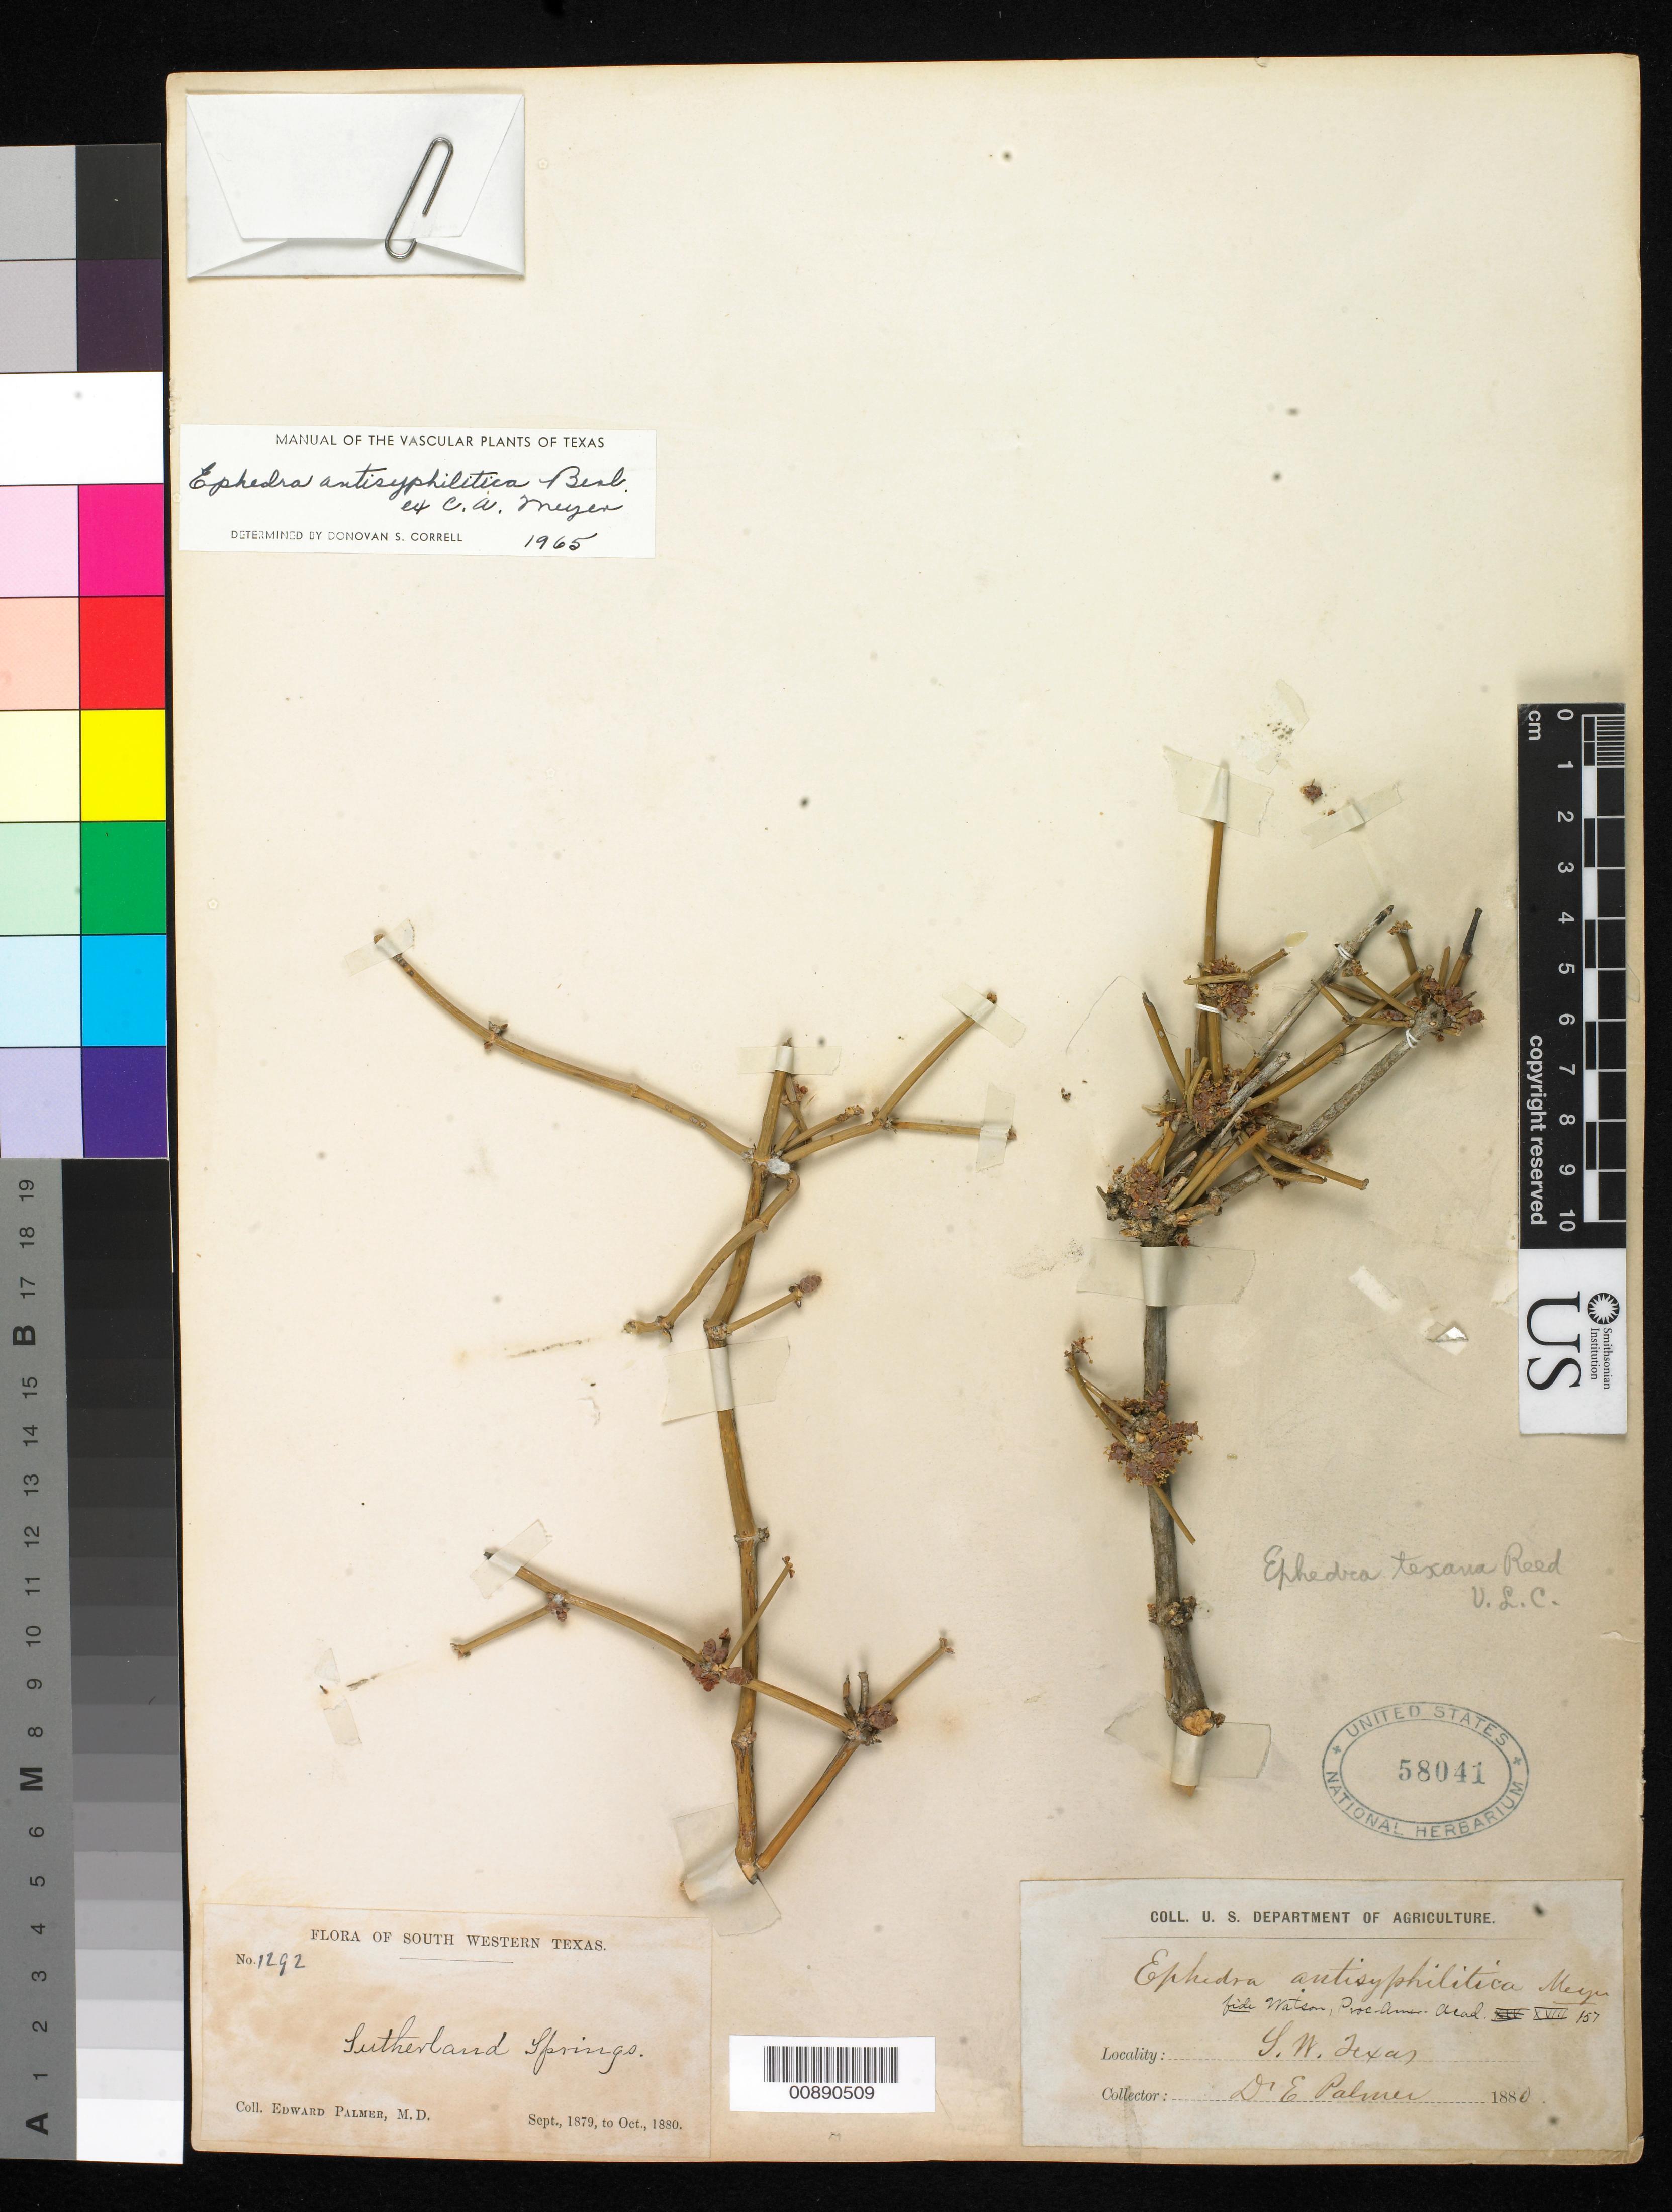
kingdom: Plantae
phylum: Tracheophyta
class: Gnetopsida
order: Ephedrales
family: Ephedraceae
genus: Ephedra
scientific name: Ephedra antisyphilitica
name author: Berland. ex C.A. Mey.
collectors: E. Palmer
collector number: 1292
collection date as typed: Sep 1879 to -- Oct 1880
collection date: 1879-09/1880-10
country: United States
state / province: Texas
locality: Sutherland Springs, Texas.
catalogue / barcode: US 58041